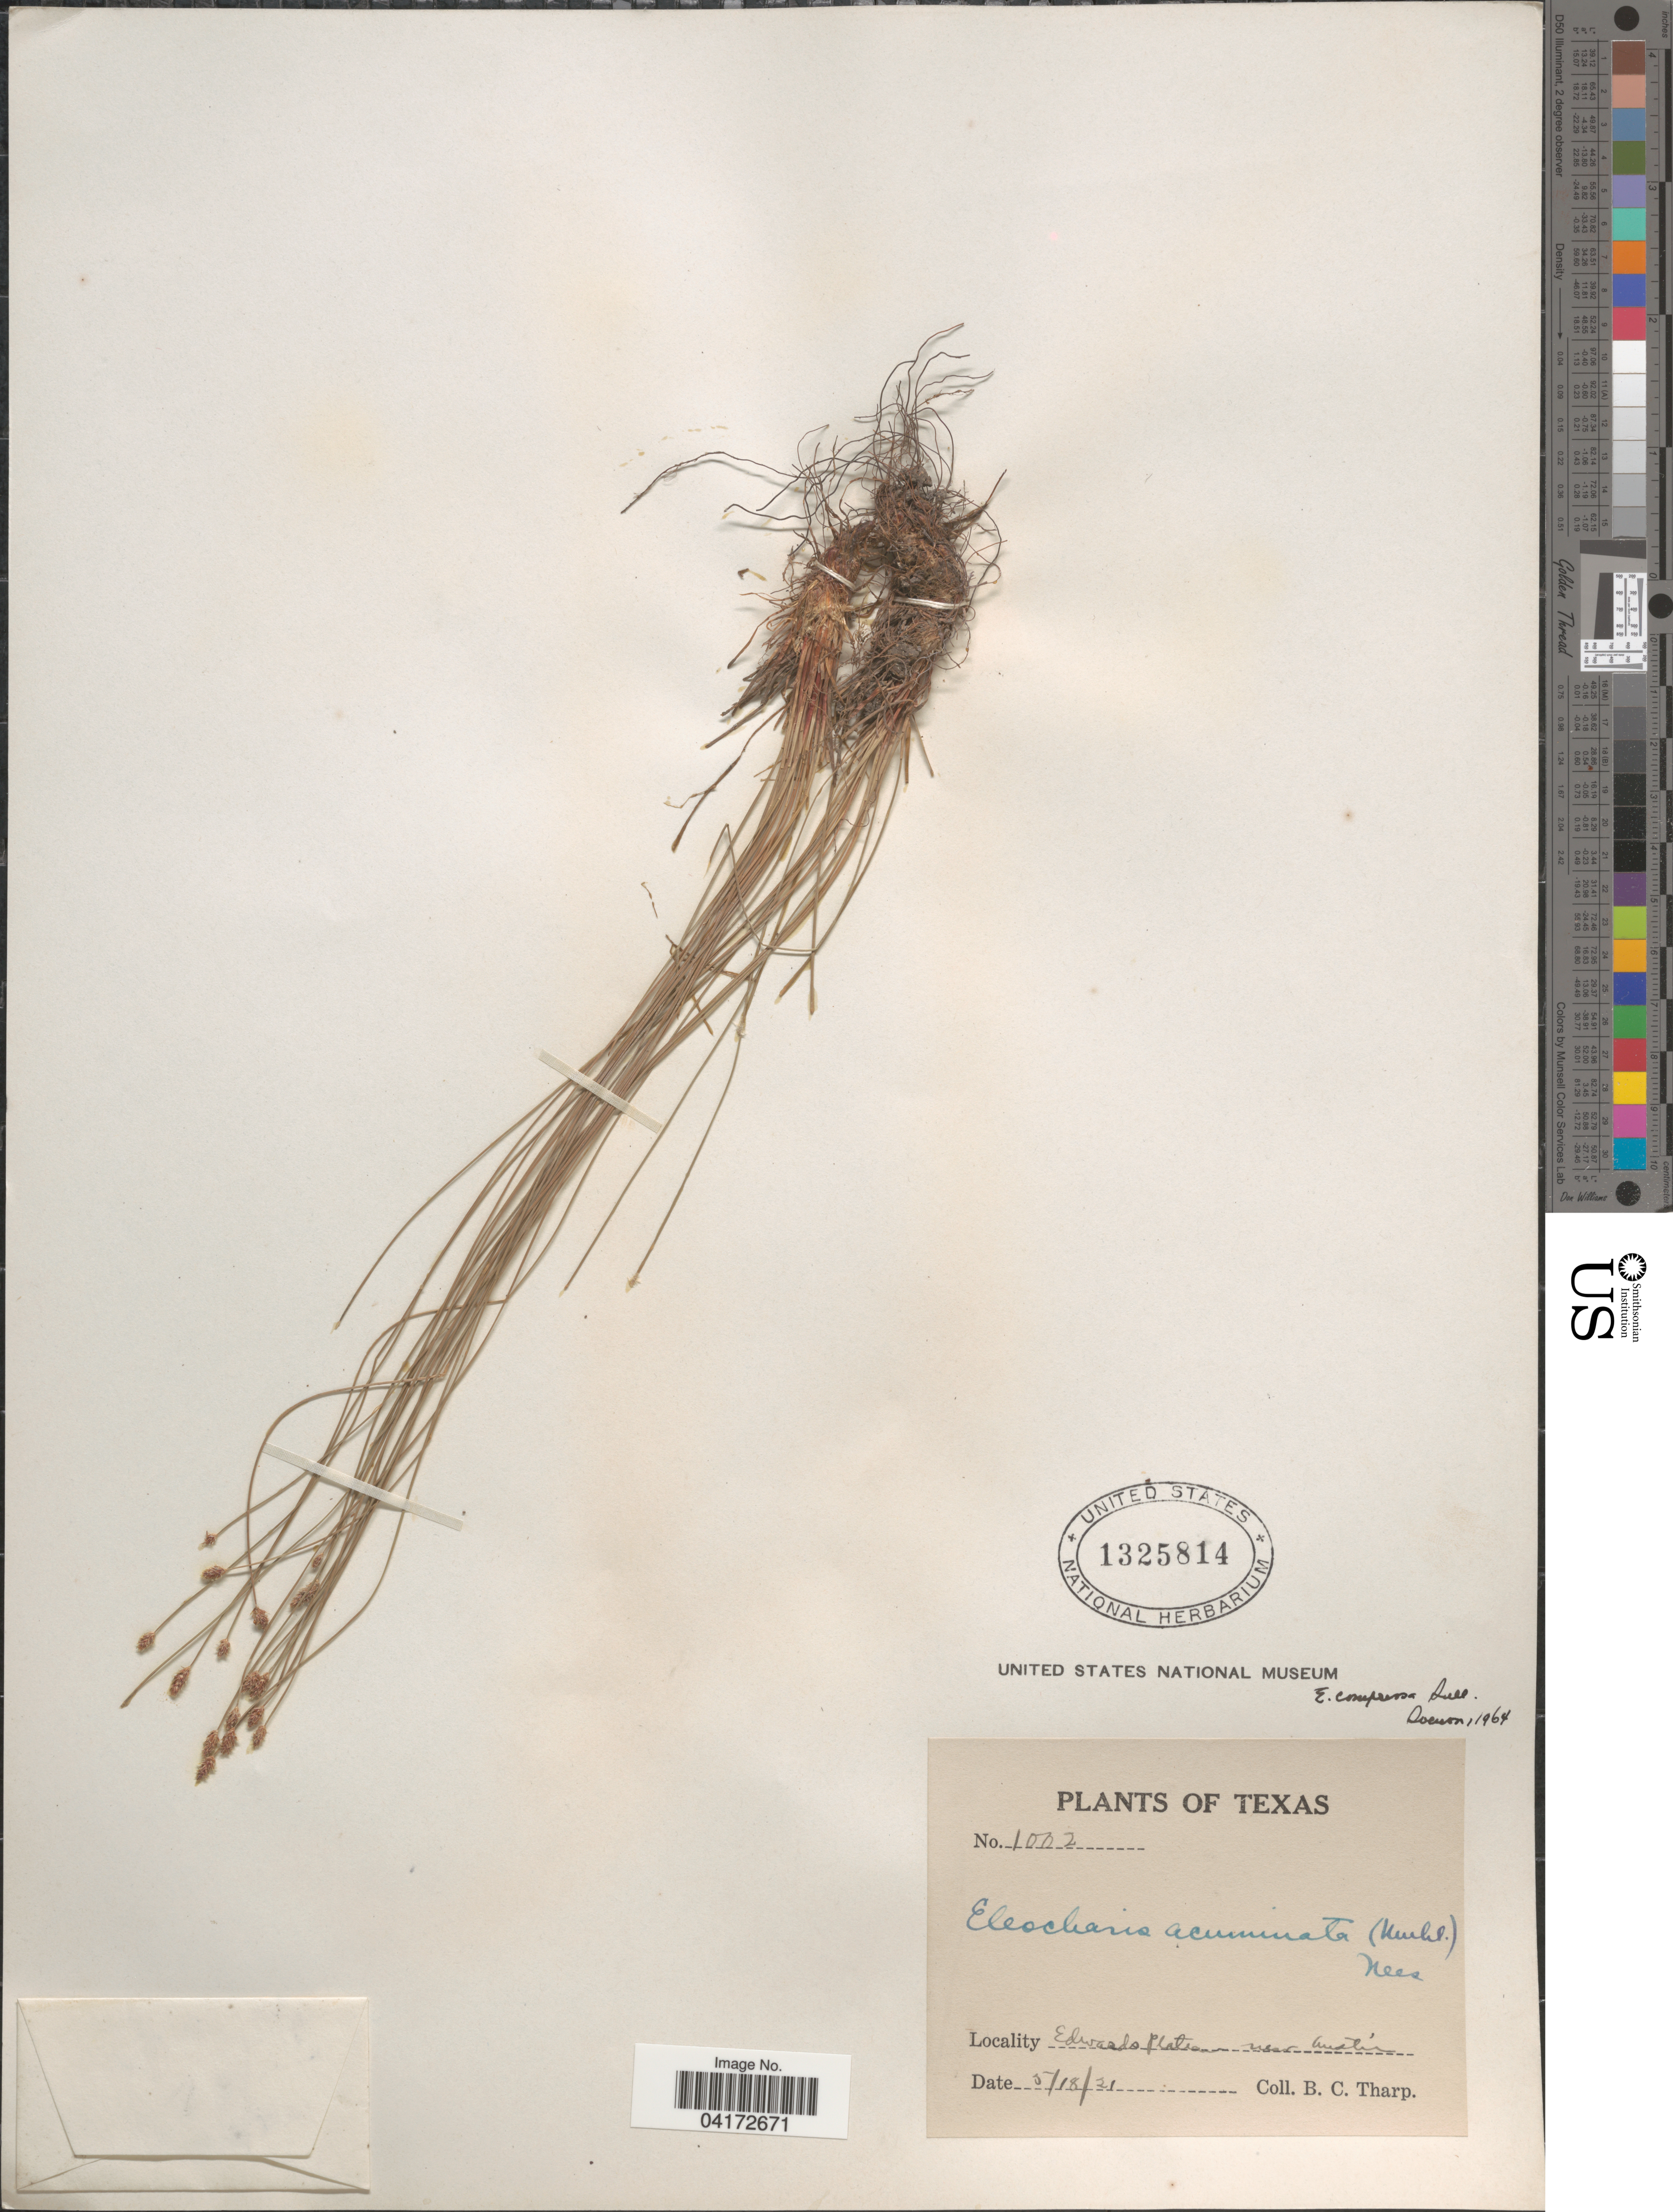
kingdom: Plantae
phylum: Tracheophyta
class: Liliopsida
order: Poales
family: Cyperaceae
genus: Eleocharis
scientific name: Eleocharis acuminata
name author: (Muhl.) Nees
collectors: B. C. Tharp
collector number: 1002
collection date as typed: Transcribed d/m/y: 18/5/21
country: United States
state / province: Texas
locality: Edwards Plateau near Austin.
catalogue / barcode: US 1325814